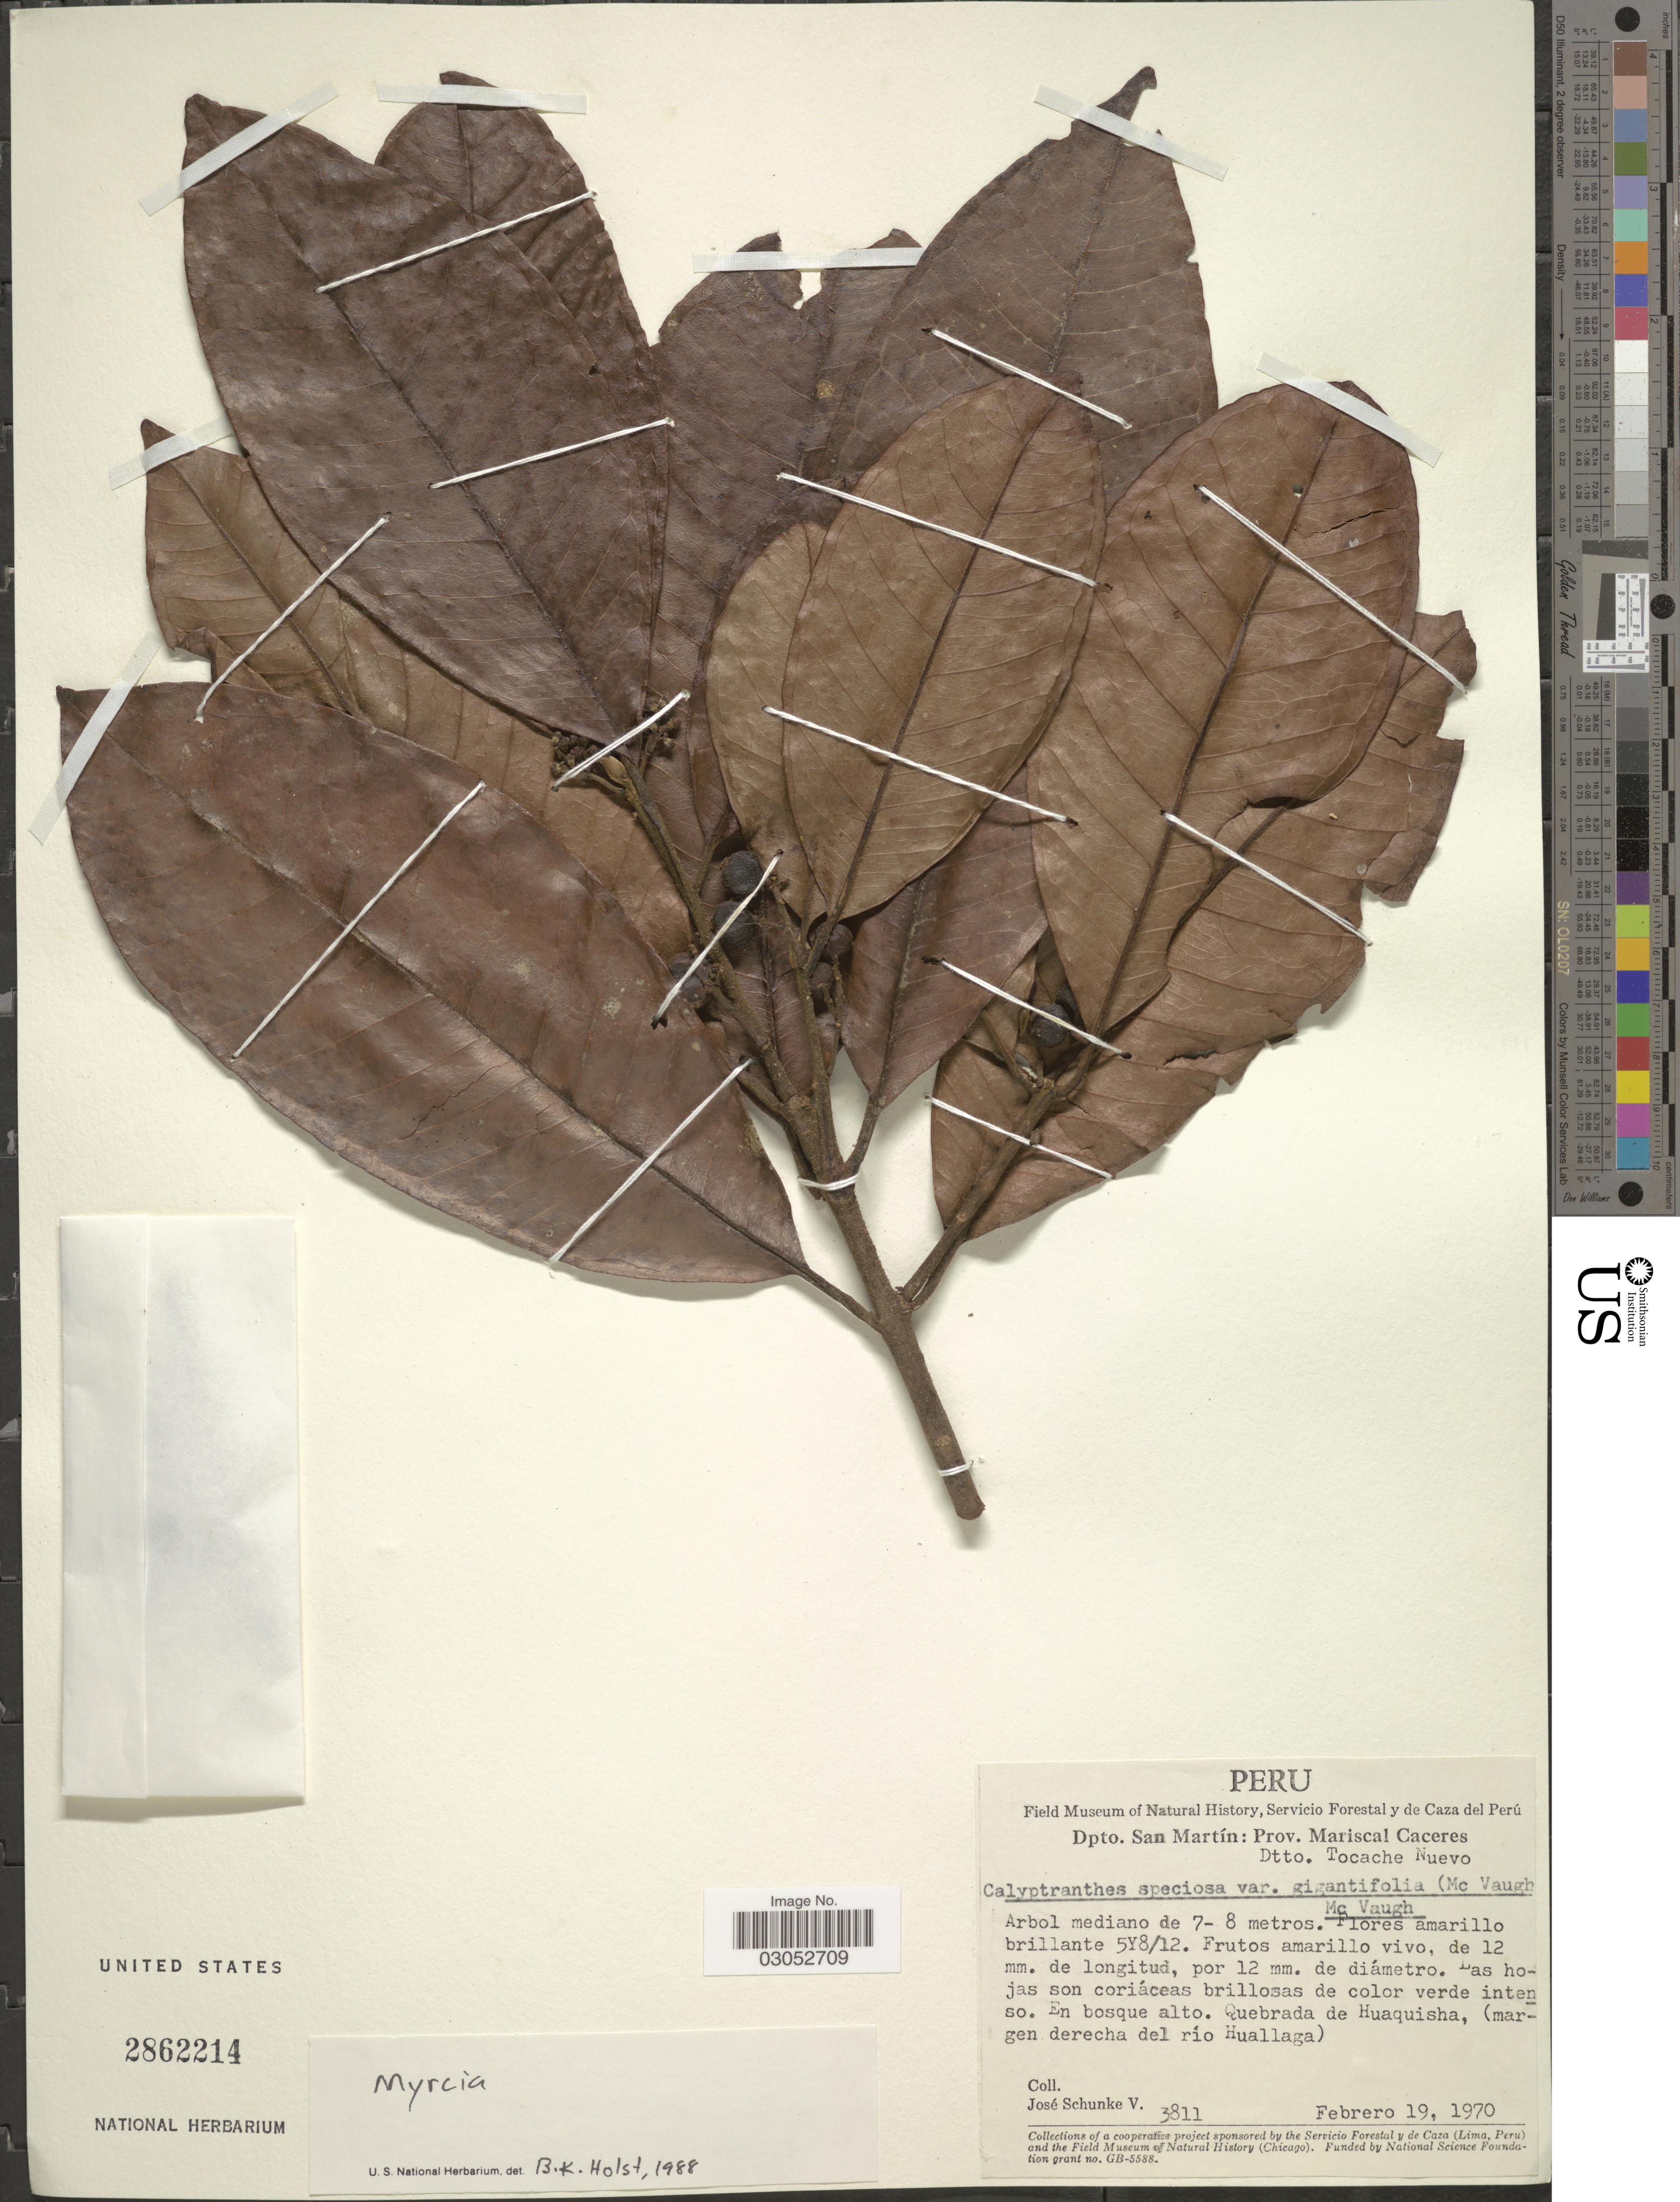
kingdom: Plantae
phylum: Tracheophyta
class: Magnoliopsida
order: Myrtales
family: Myrtaceae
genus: Myrcia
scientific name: Myrcia sp.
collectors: J. Schunke Vigo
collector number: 3811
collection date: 1970-02-19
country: Peru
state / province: San Martín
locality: Dpto. San Martín: Prov. Mariscal Caceres, Dtto. Tocache Nuevo. Quebrada da Huaquisha, (margen derecha del río Huallaga).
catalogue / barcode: US 2862214